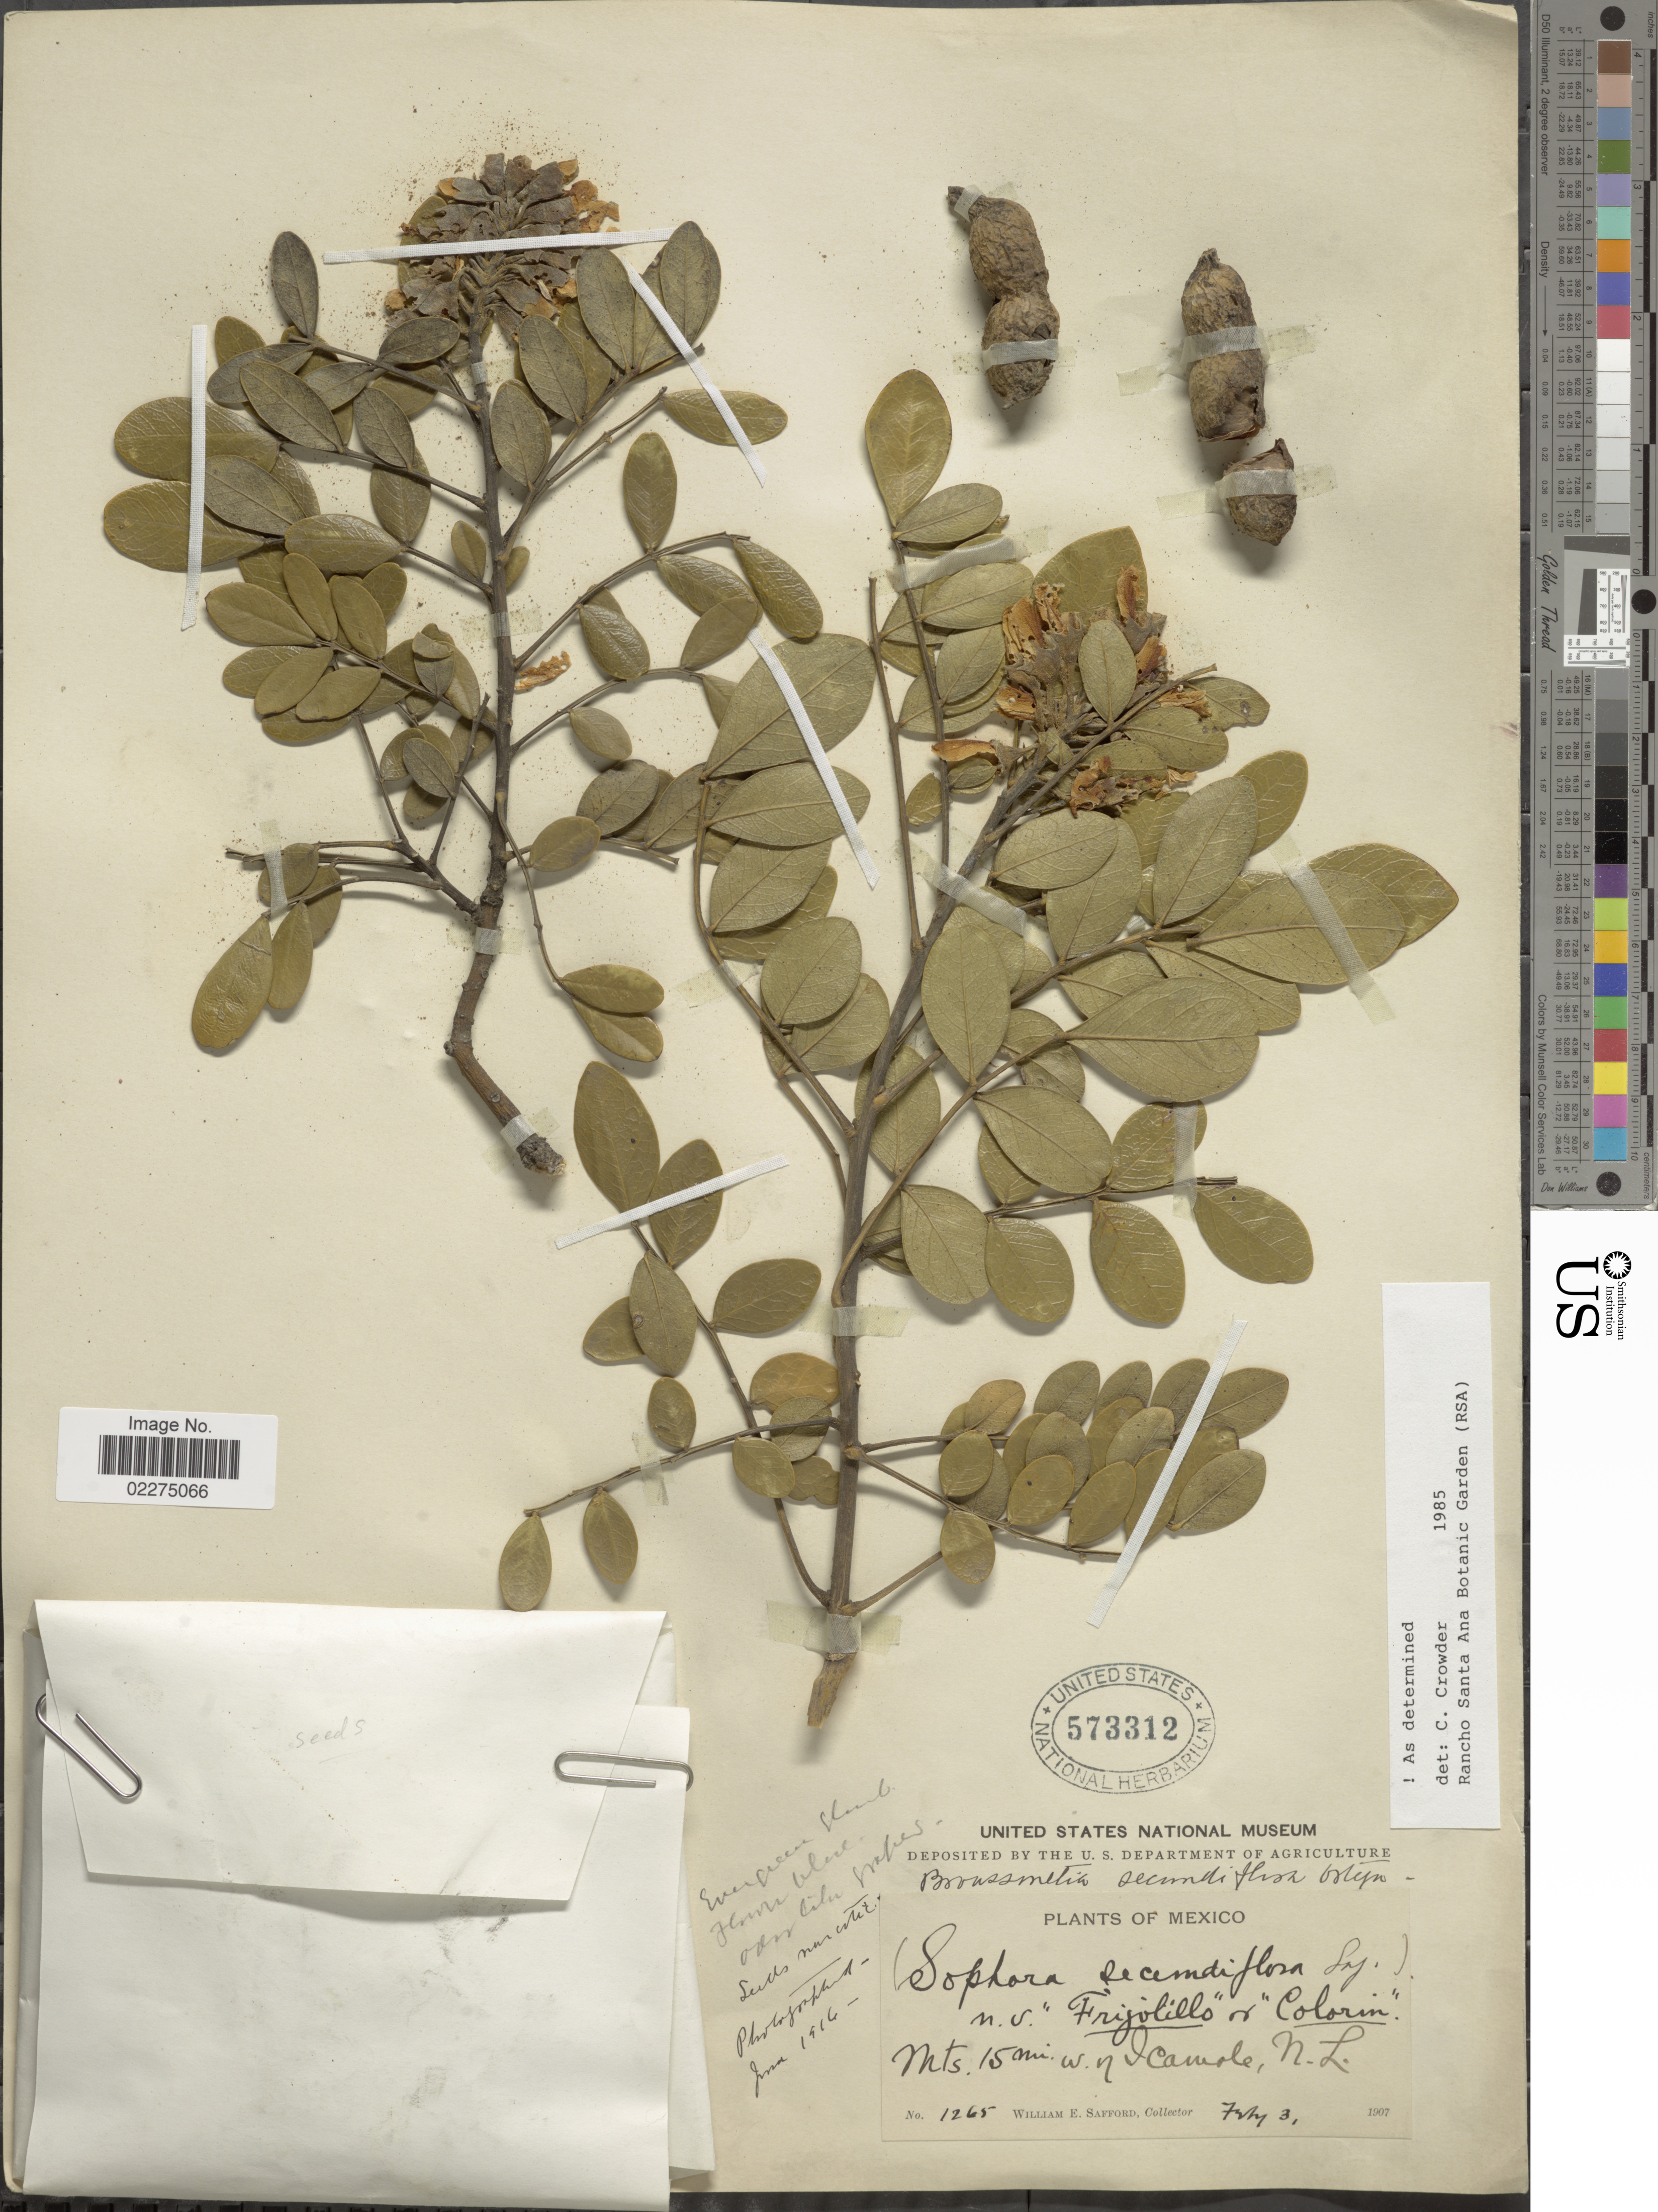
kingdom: Plantae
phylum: Tracheophyta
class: Magnoliopsida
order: Fabales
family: Fabaceae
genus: Dermatophyllum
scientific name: Dermatophyllum secundiflorum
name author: (Ortega) Gandhi & Reveal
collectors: W. E. Safford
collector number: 1265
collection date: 1907-07-03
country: Mexico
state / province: Nuevo León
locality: Mts. 15 mi. W. of Camole, N. L.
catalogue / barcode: US 573312